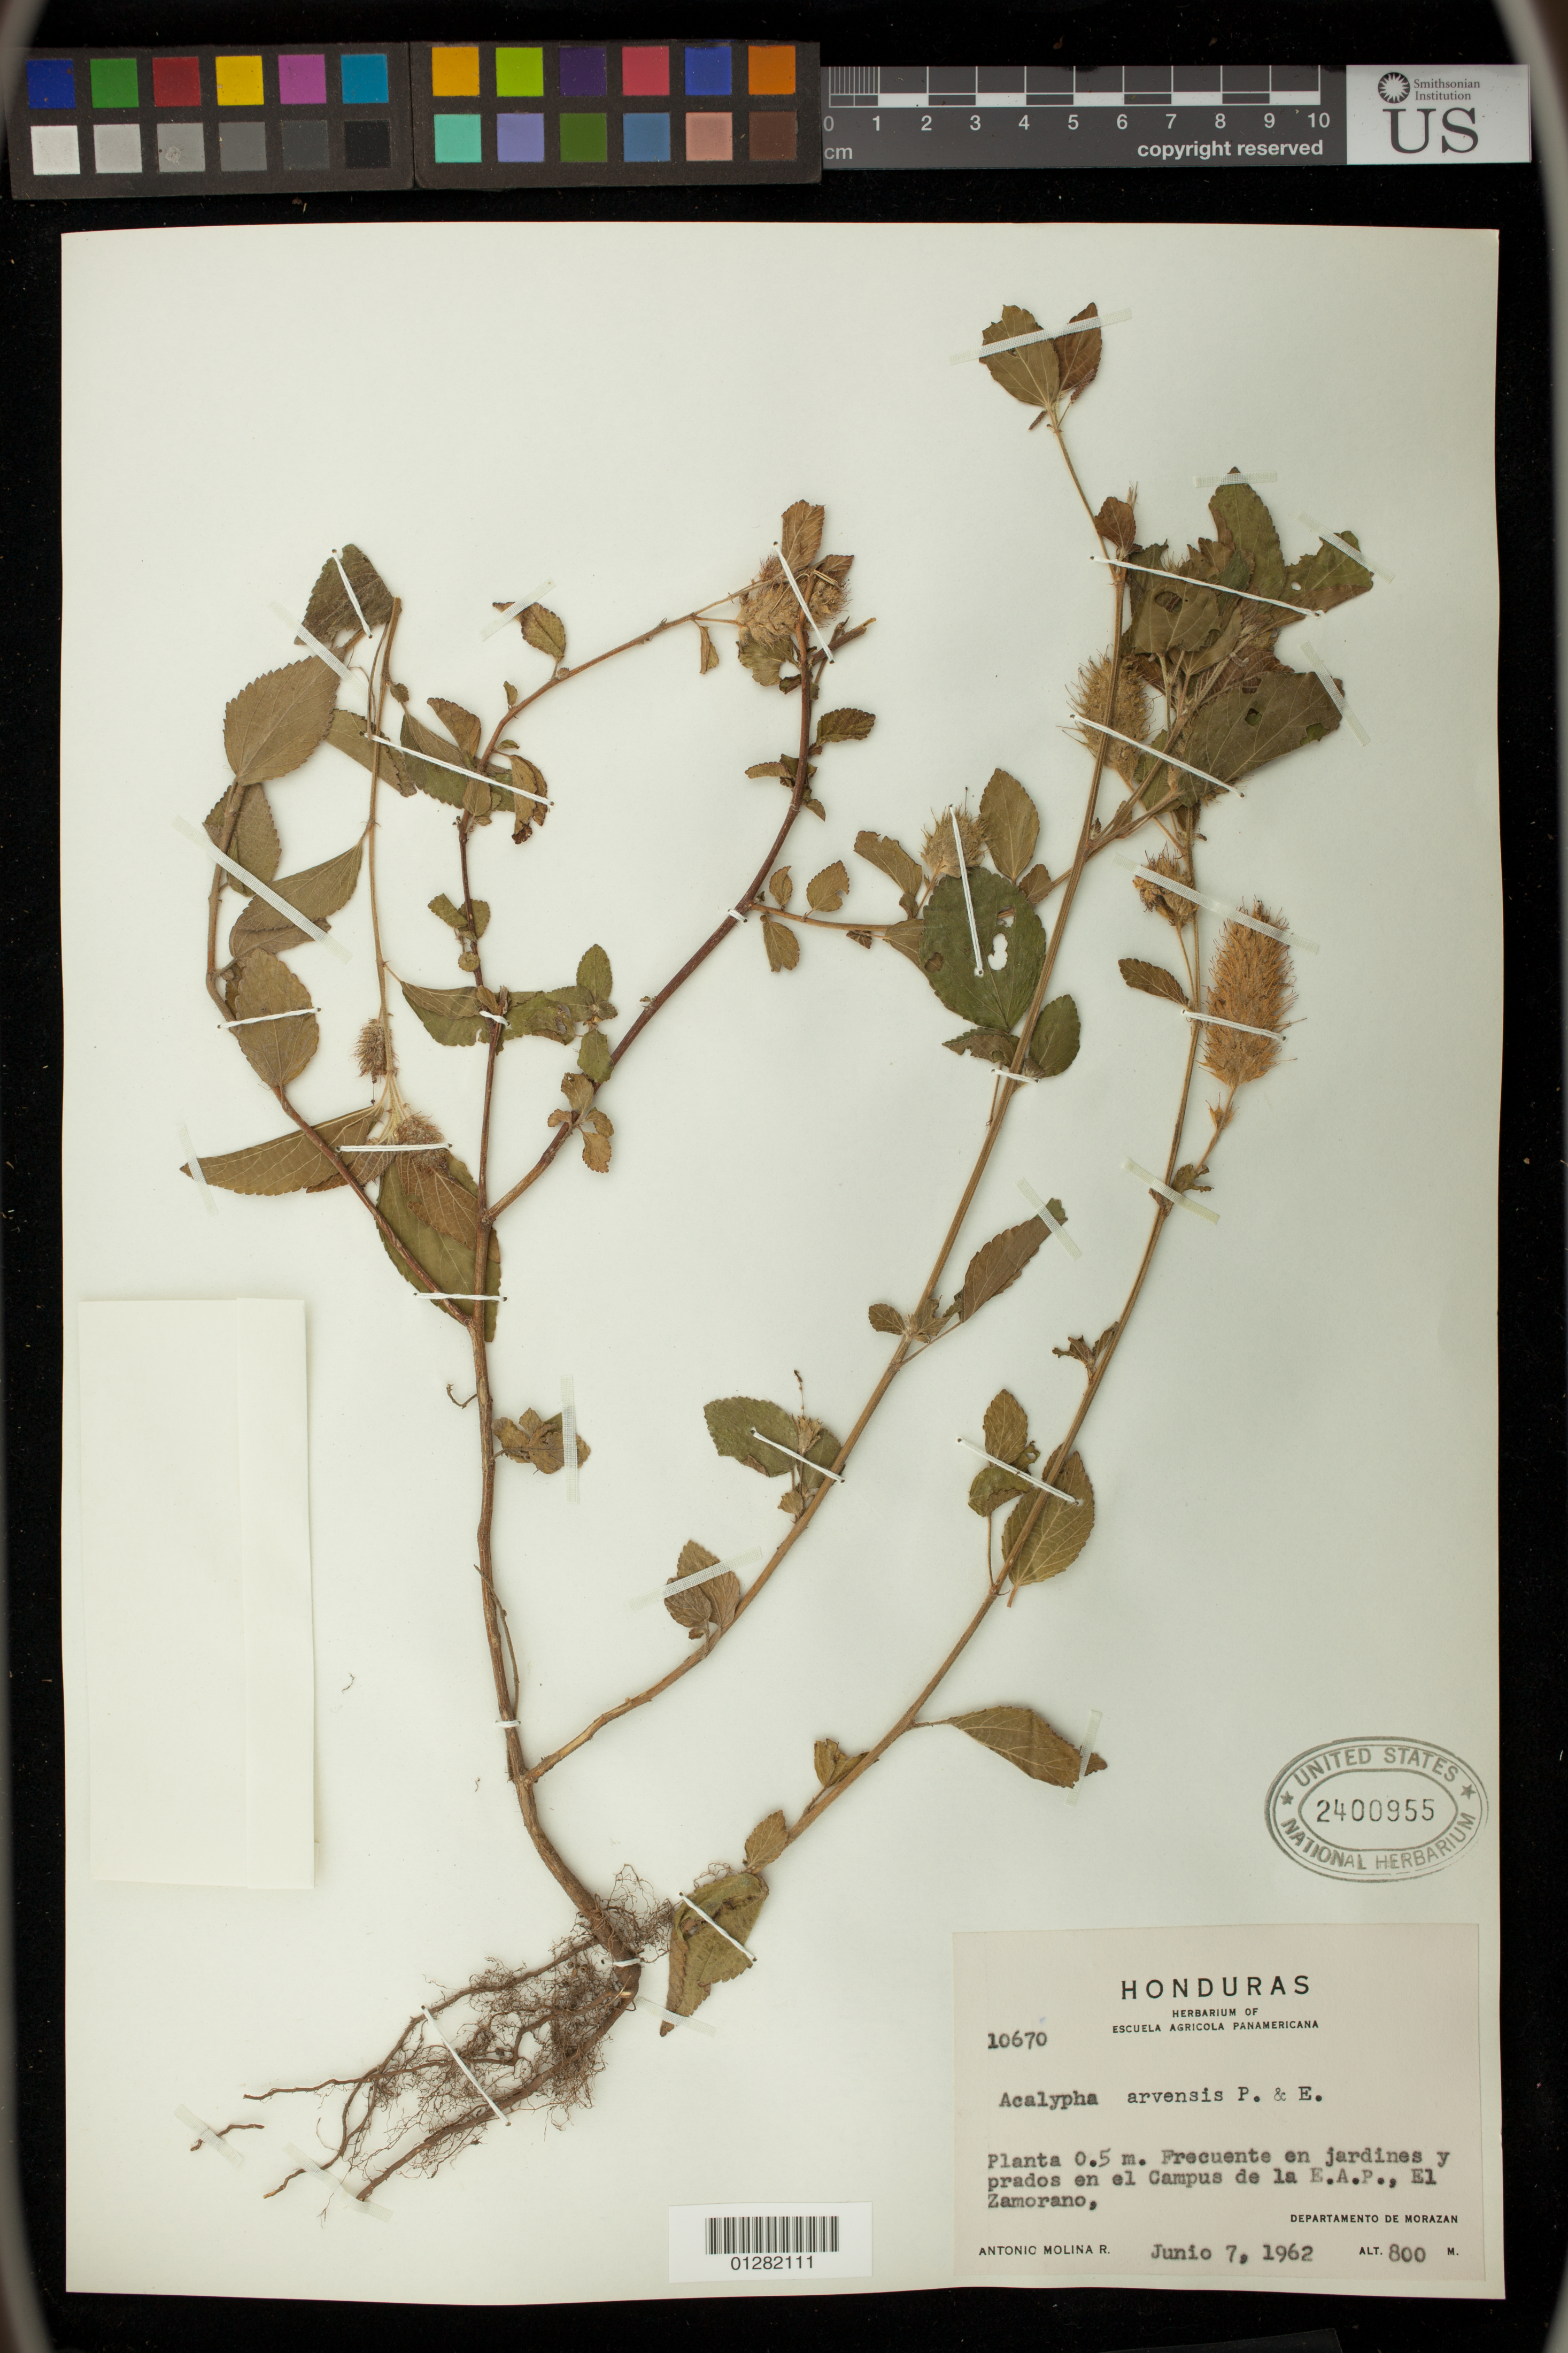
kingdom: Plantae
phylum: Tracheophyta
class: Magnoliopsida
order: Malpighiales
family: Euphorbiaceae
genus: Acalypha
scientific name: Acalypha arvensis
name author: Poepp.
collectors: A. Molina R.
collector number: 10670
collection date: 1962-06-07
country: Honduras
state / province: Fco. Morazán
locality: Campus de la E. A. P., El Zamorano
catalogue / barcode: US 2400955